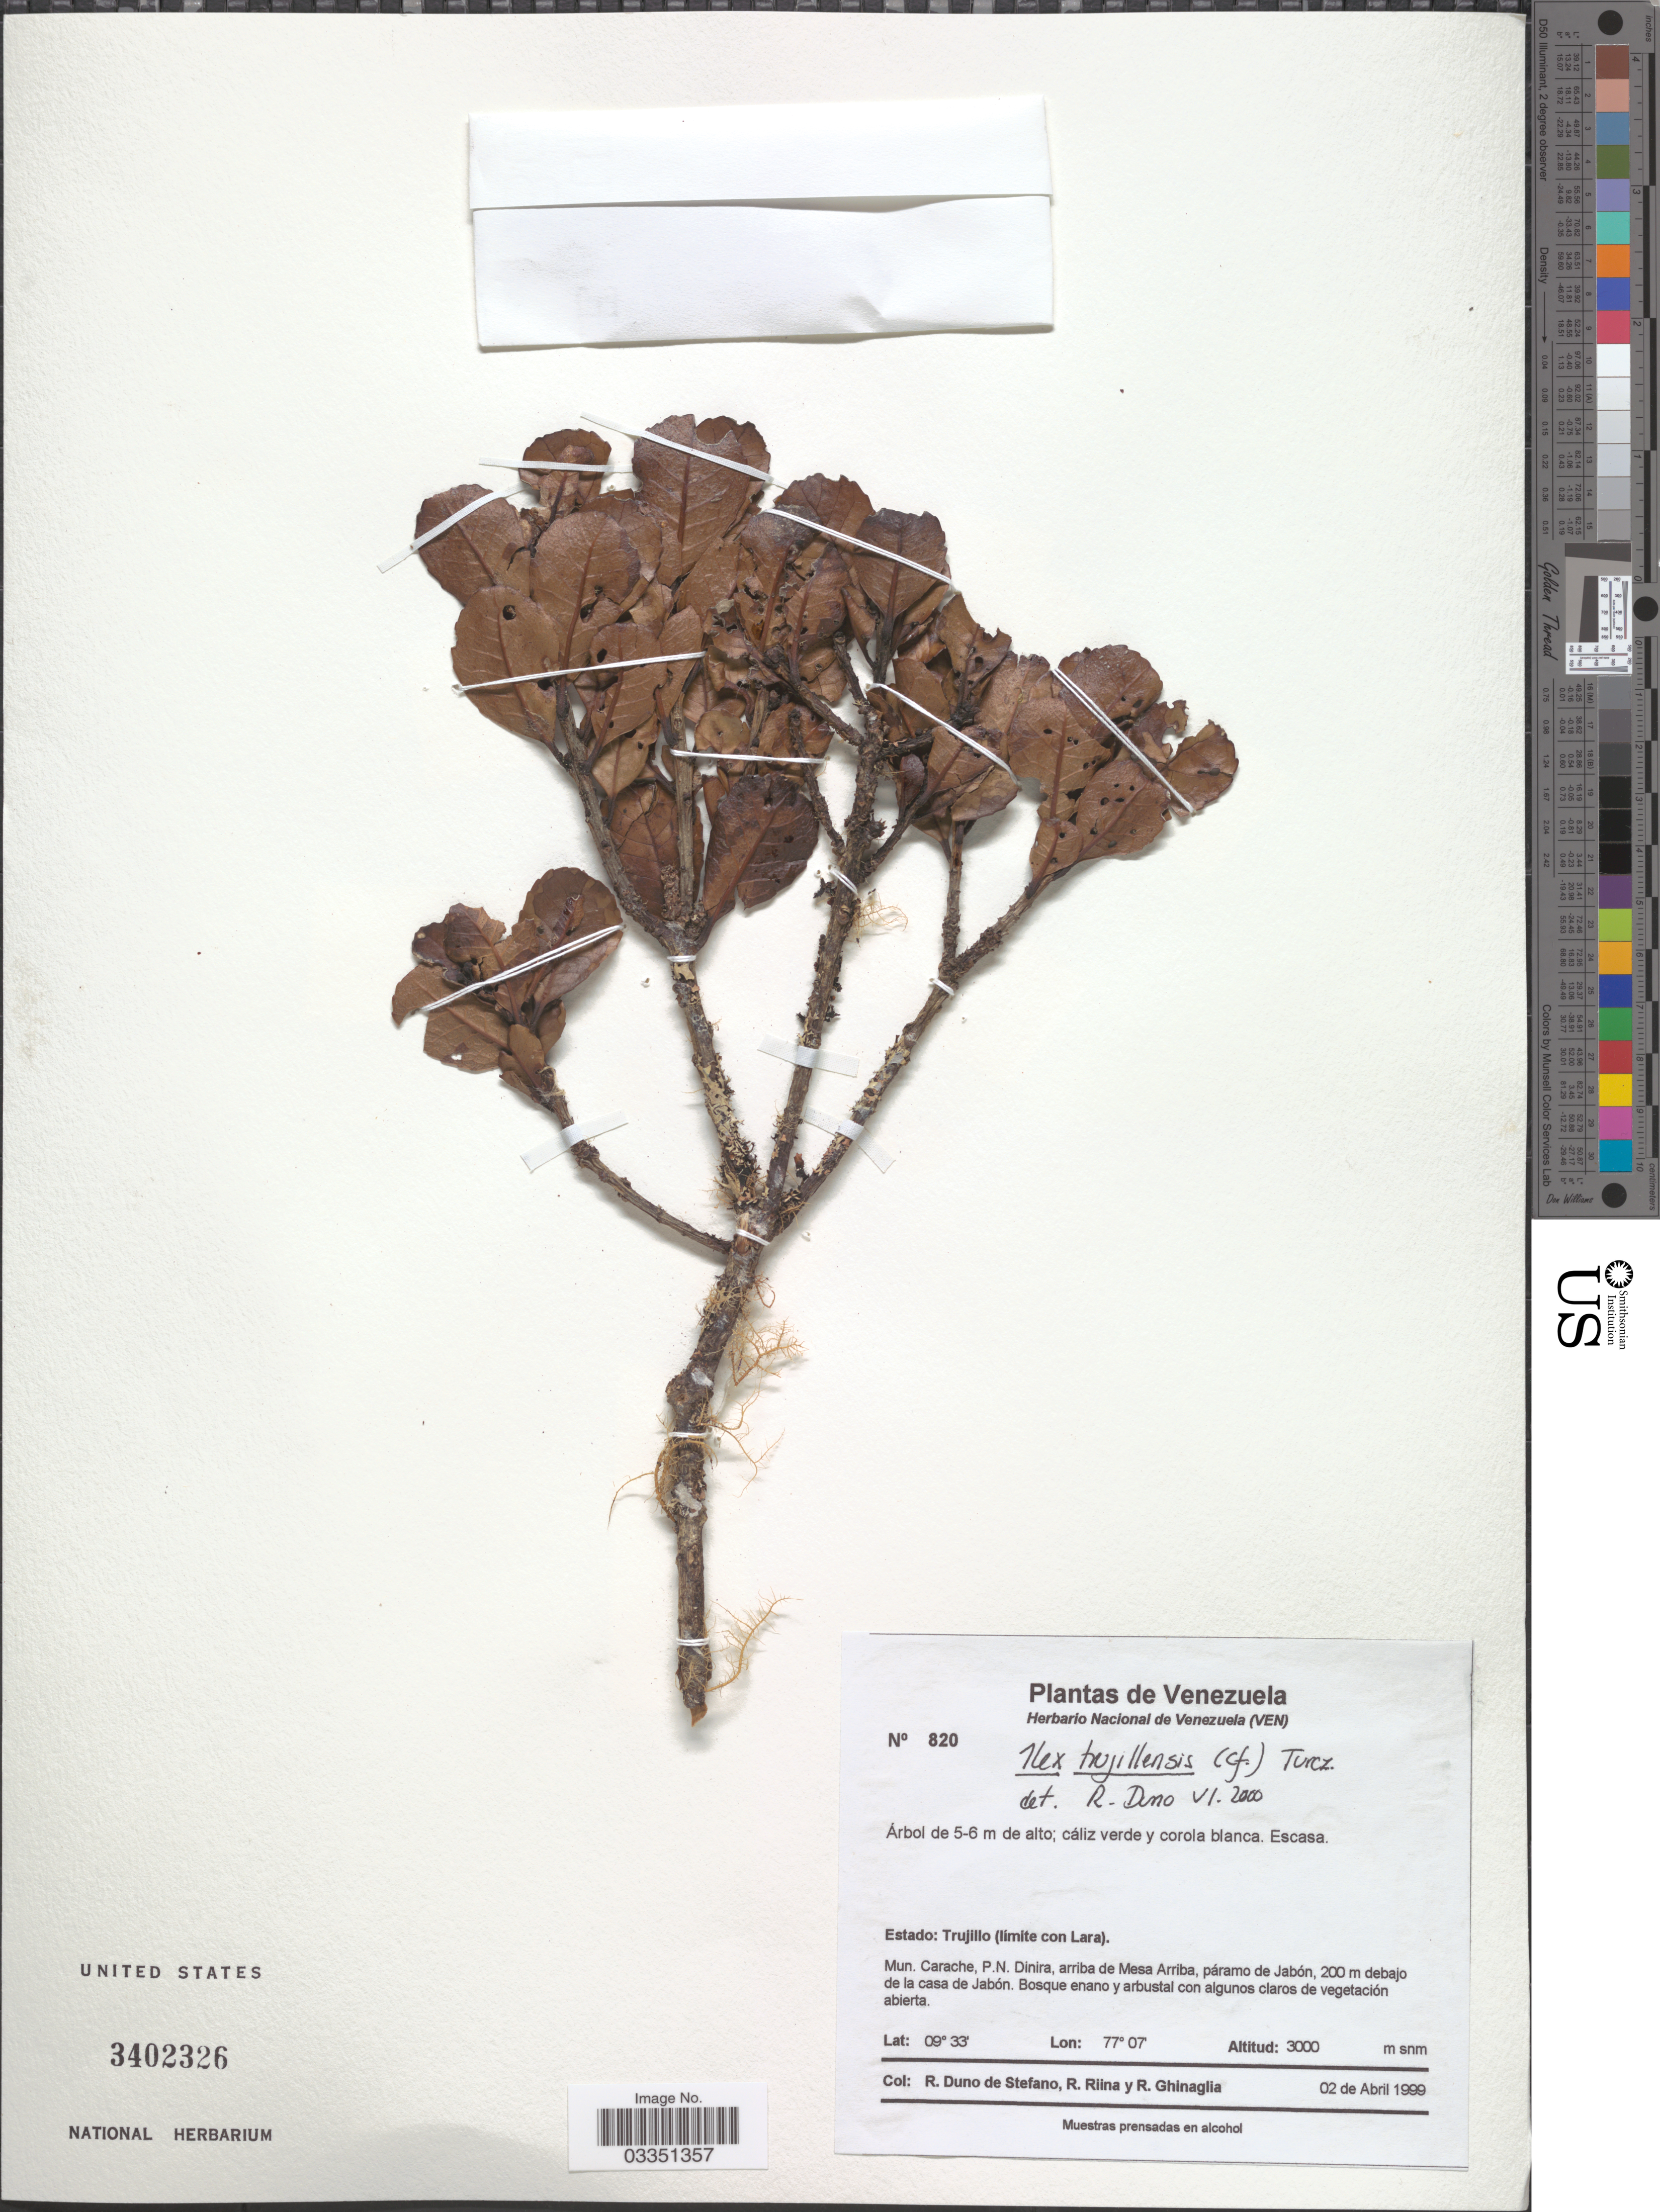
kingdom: Plantae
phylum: Tracheophyta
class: Magnoliopsida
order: Aquifoliales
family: Aquifoliaceae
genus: Ilex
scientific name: Ilex truxillensis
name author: Turcz.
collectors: R. Duno de Stefano, R. Riina & R. Ghinaglia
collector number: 820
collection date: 1999-04-02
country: Venezuela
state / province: Trujillo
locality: Trujillo (limite con Lara). Mun. Carache, P.N. Dinira, arriba de Mesa Arriba, páramo de Jabón, 200 m debajo de la casa de Jabón.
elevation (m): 3000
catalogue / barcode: US 3402326